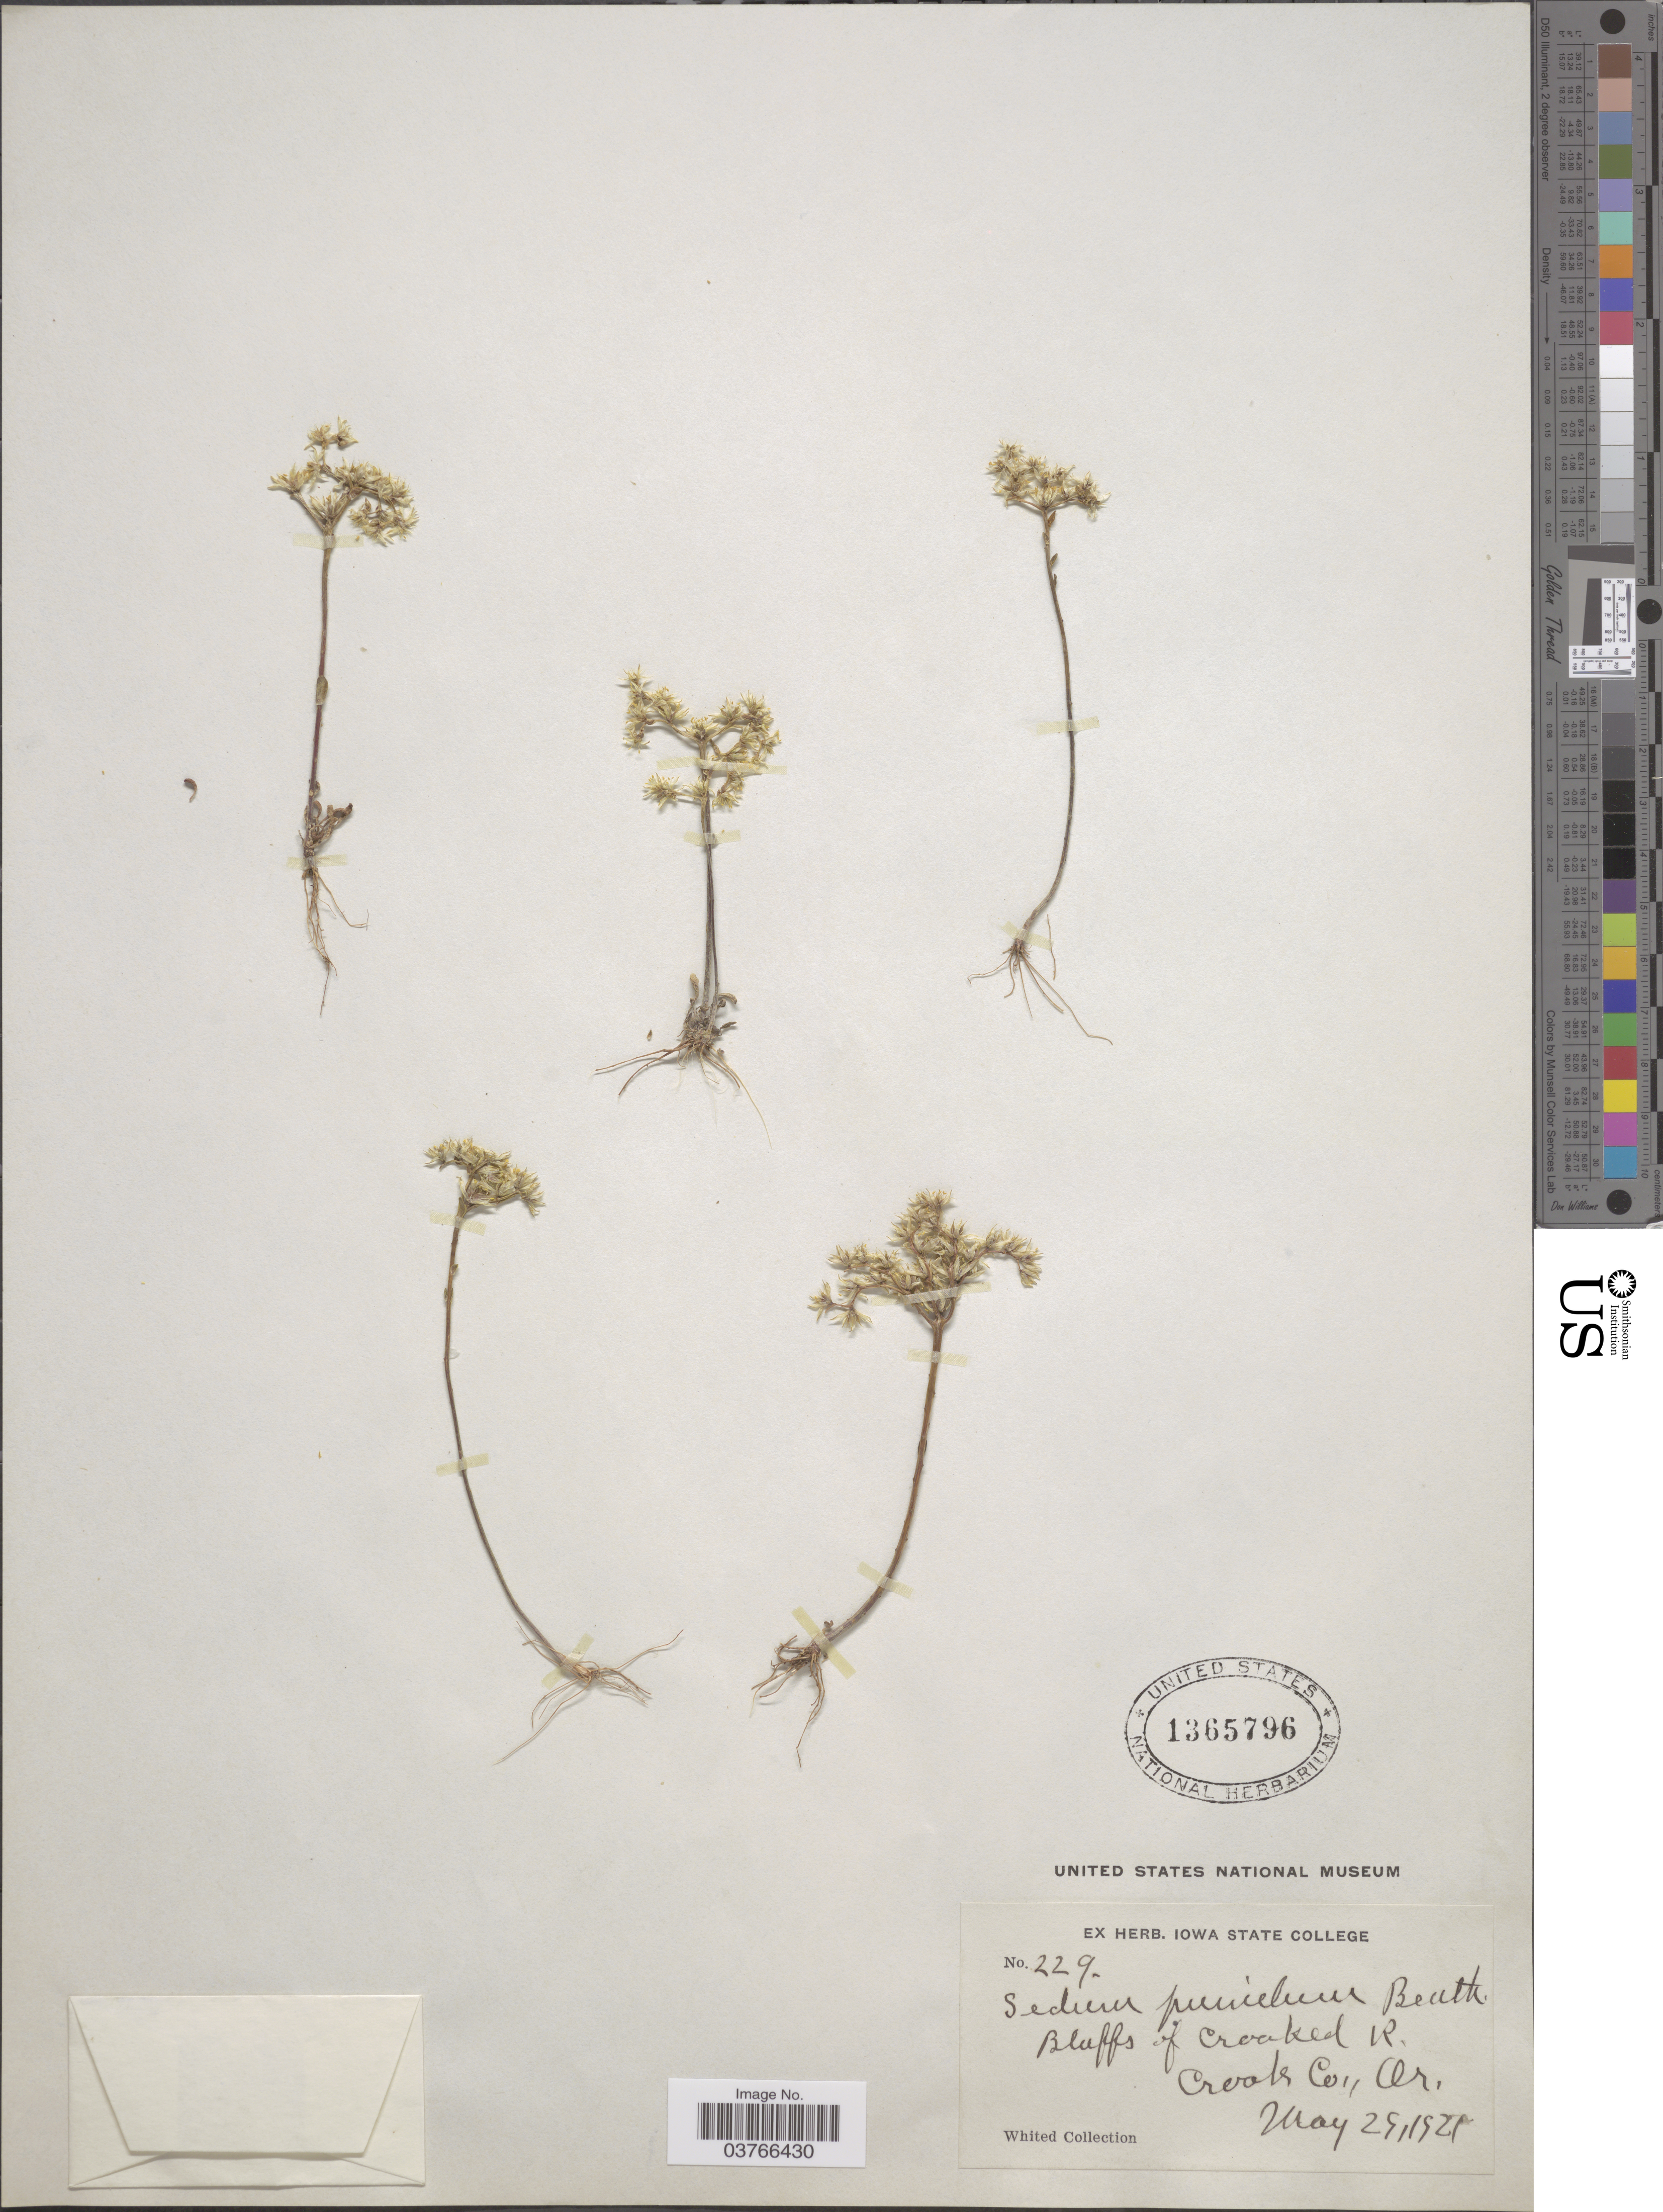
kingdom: Plantae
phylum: Tracheophyta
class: Magnoliopsida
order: Saxifragales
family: Crassulaceae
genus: Sedum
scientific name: Sedum pumilum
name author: Benth.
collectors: Whited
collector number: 229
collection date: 1927-05-29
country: United States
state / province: Oregon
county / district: Crook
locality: Bluffs of Crooked R. Crook Co.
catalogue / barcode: US 1365796